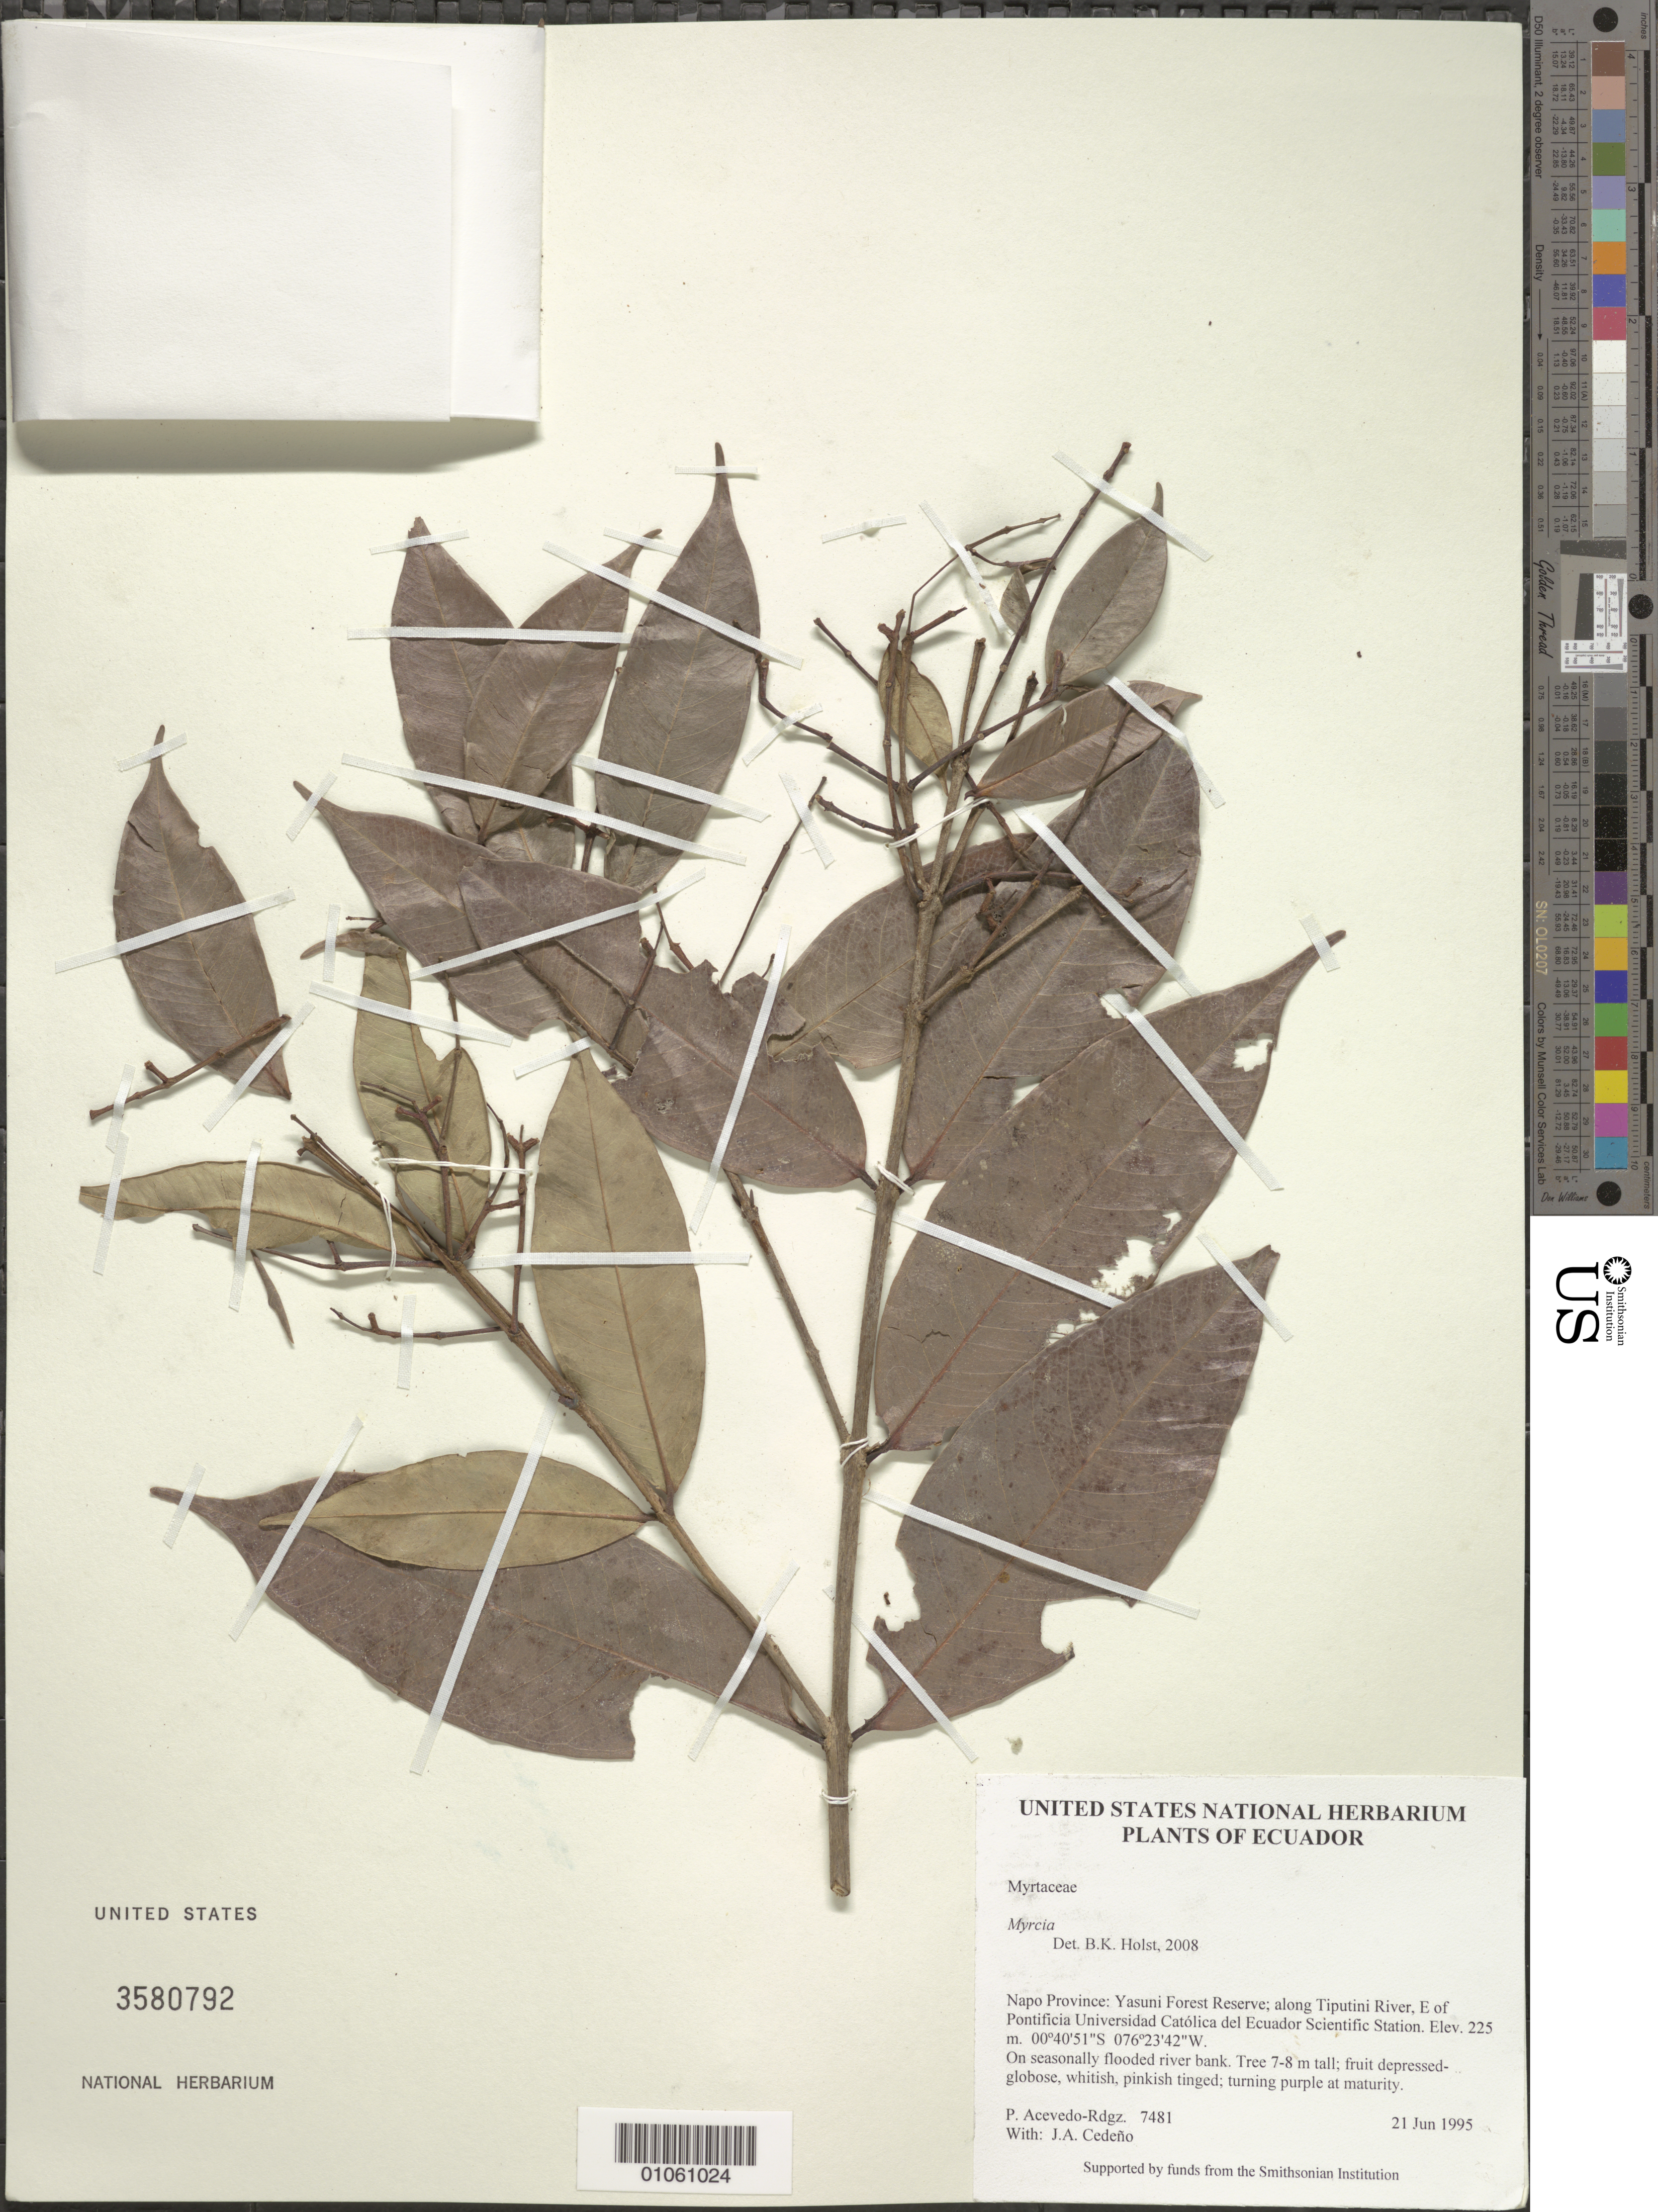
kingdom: Plantae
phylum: Tracheophyta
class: Magnoliopsida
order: Myrtales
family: Myrtaceae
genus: Myrcia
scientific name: Myrcia sp.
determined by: Holst, Bruce K.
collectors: P. Acevedo-Rodr. & J. A. Cedeño M.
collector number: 7481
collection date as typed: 21 Jun 1995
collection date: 1995-06-21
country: Ecuador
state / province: Napo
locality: Napo Province: Yasuni Forest Reserve; along Tiputini River, E of Pontificia Universidad Católica del Ecuador Scientific Station.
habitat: On seasonally flooded river bank.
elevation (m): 225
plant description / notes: US, SEL, MO, NY, K, P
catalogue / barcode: US 3580792